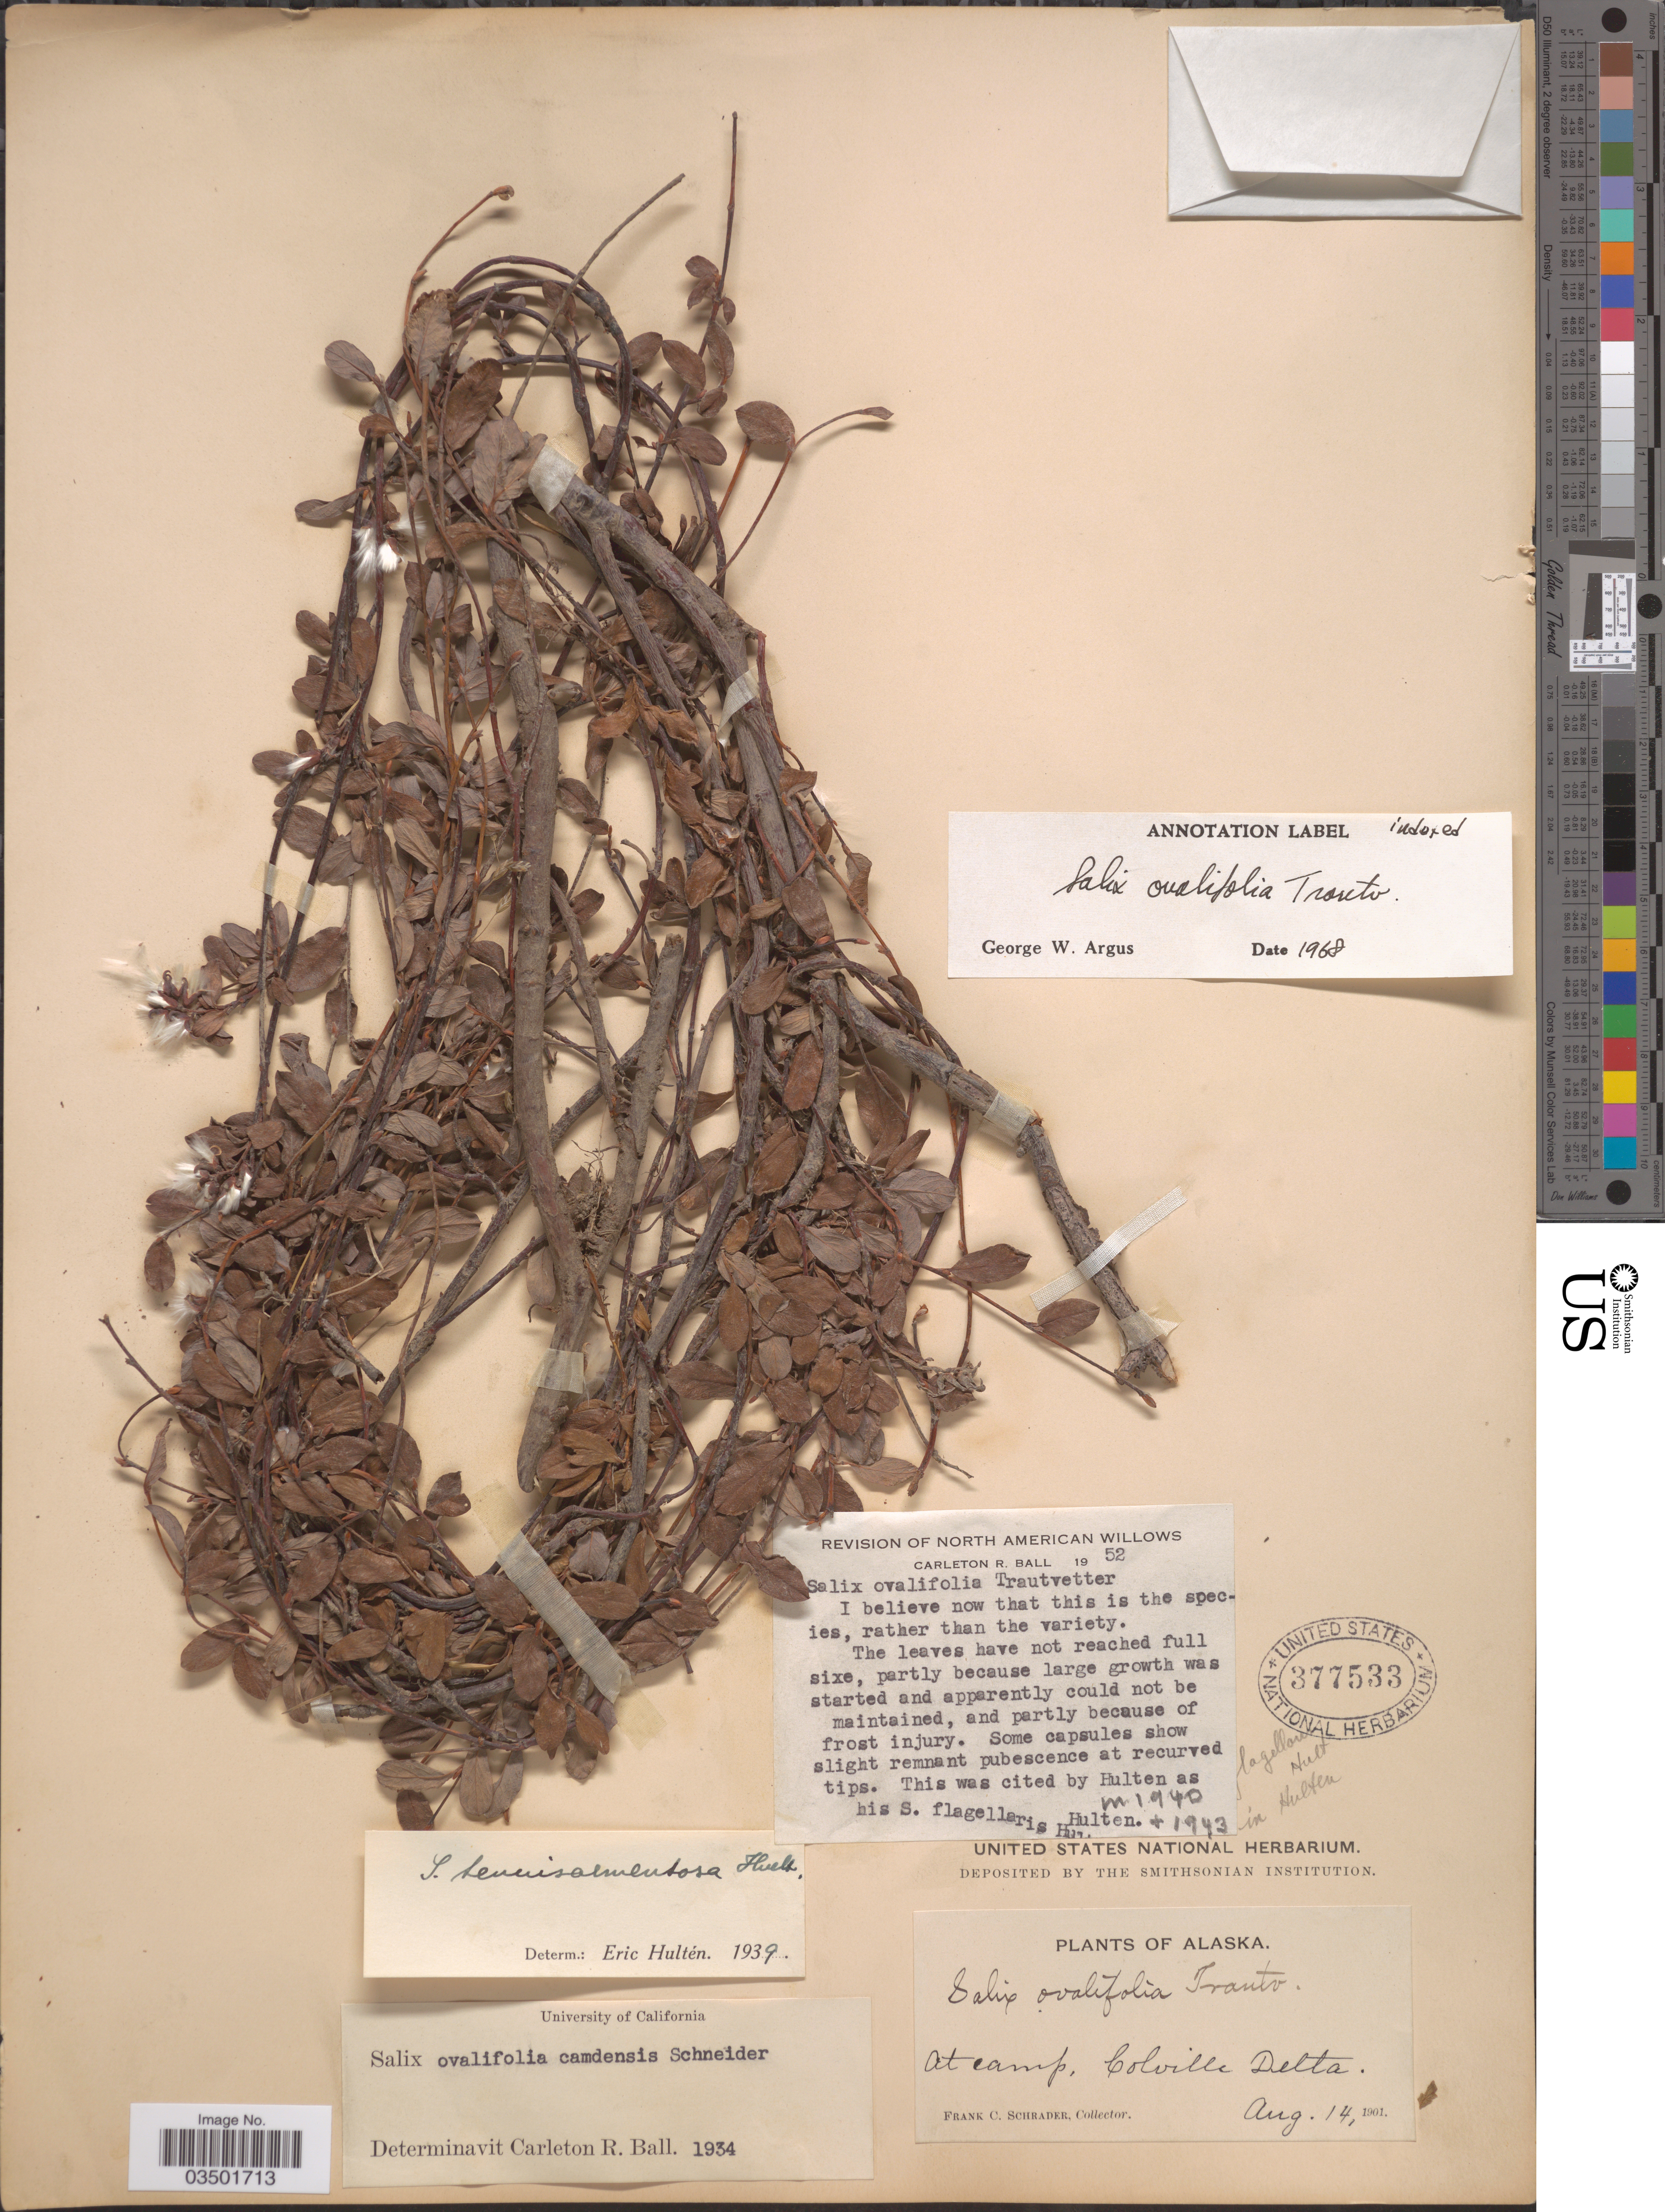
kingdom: Plantae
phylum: Tracheophyta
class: Magnoliopsida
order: Malpighiales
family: Salicaceae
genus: Salix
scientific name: Salix ovalifolia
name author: Trautv.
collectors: F. C. Schrader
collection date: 1901-08-14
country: United States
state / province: Alaska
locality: At camp, Colville Delta.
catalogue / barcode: US 377533